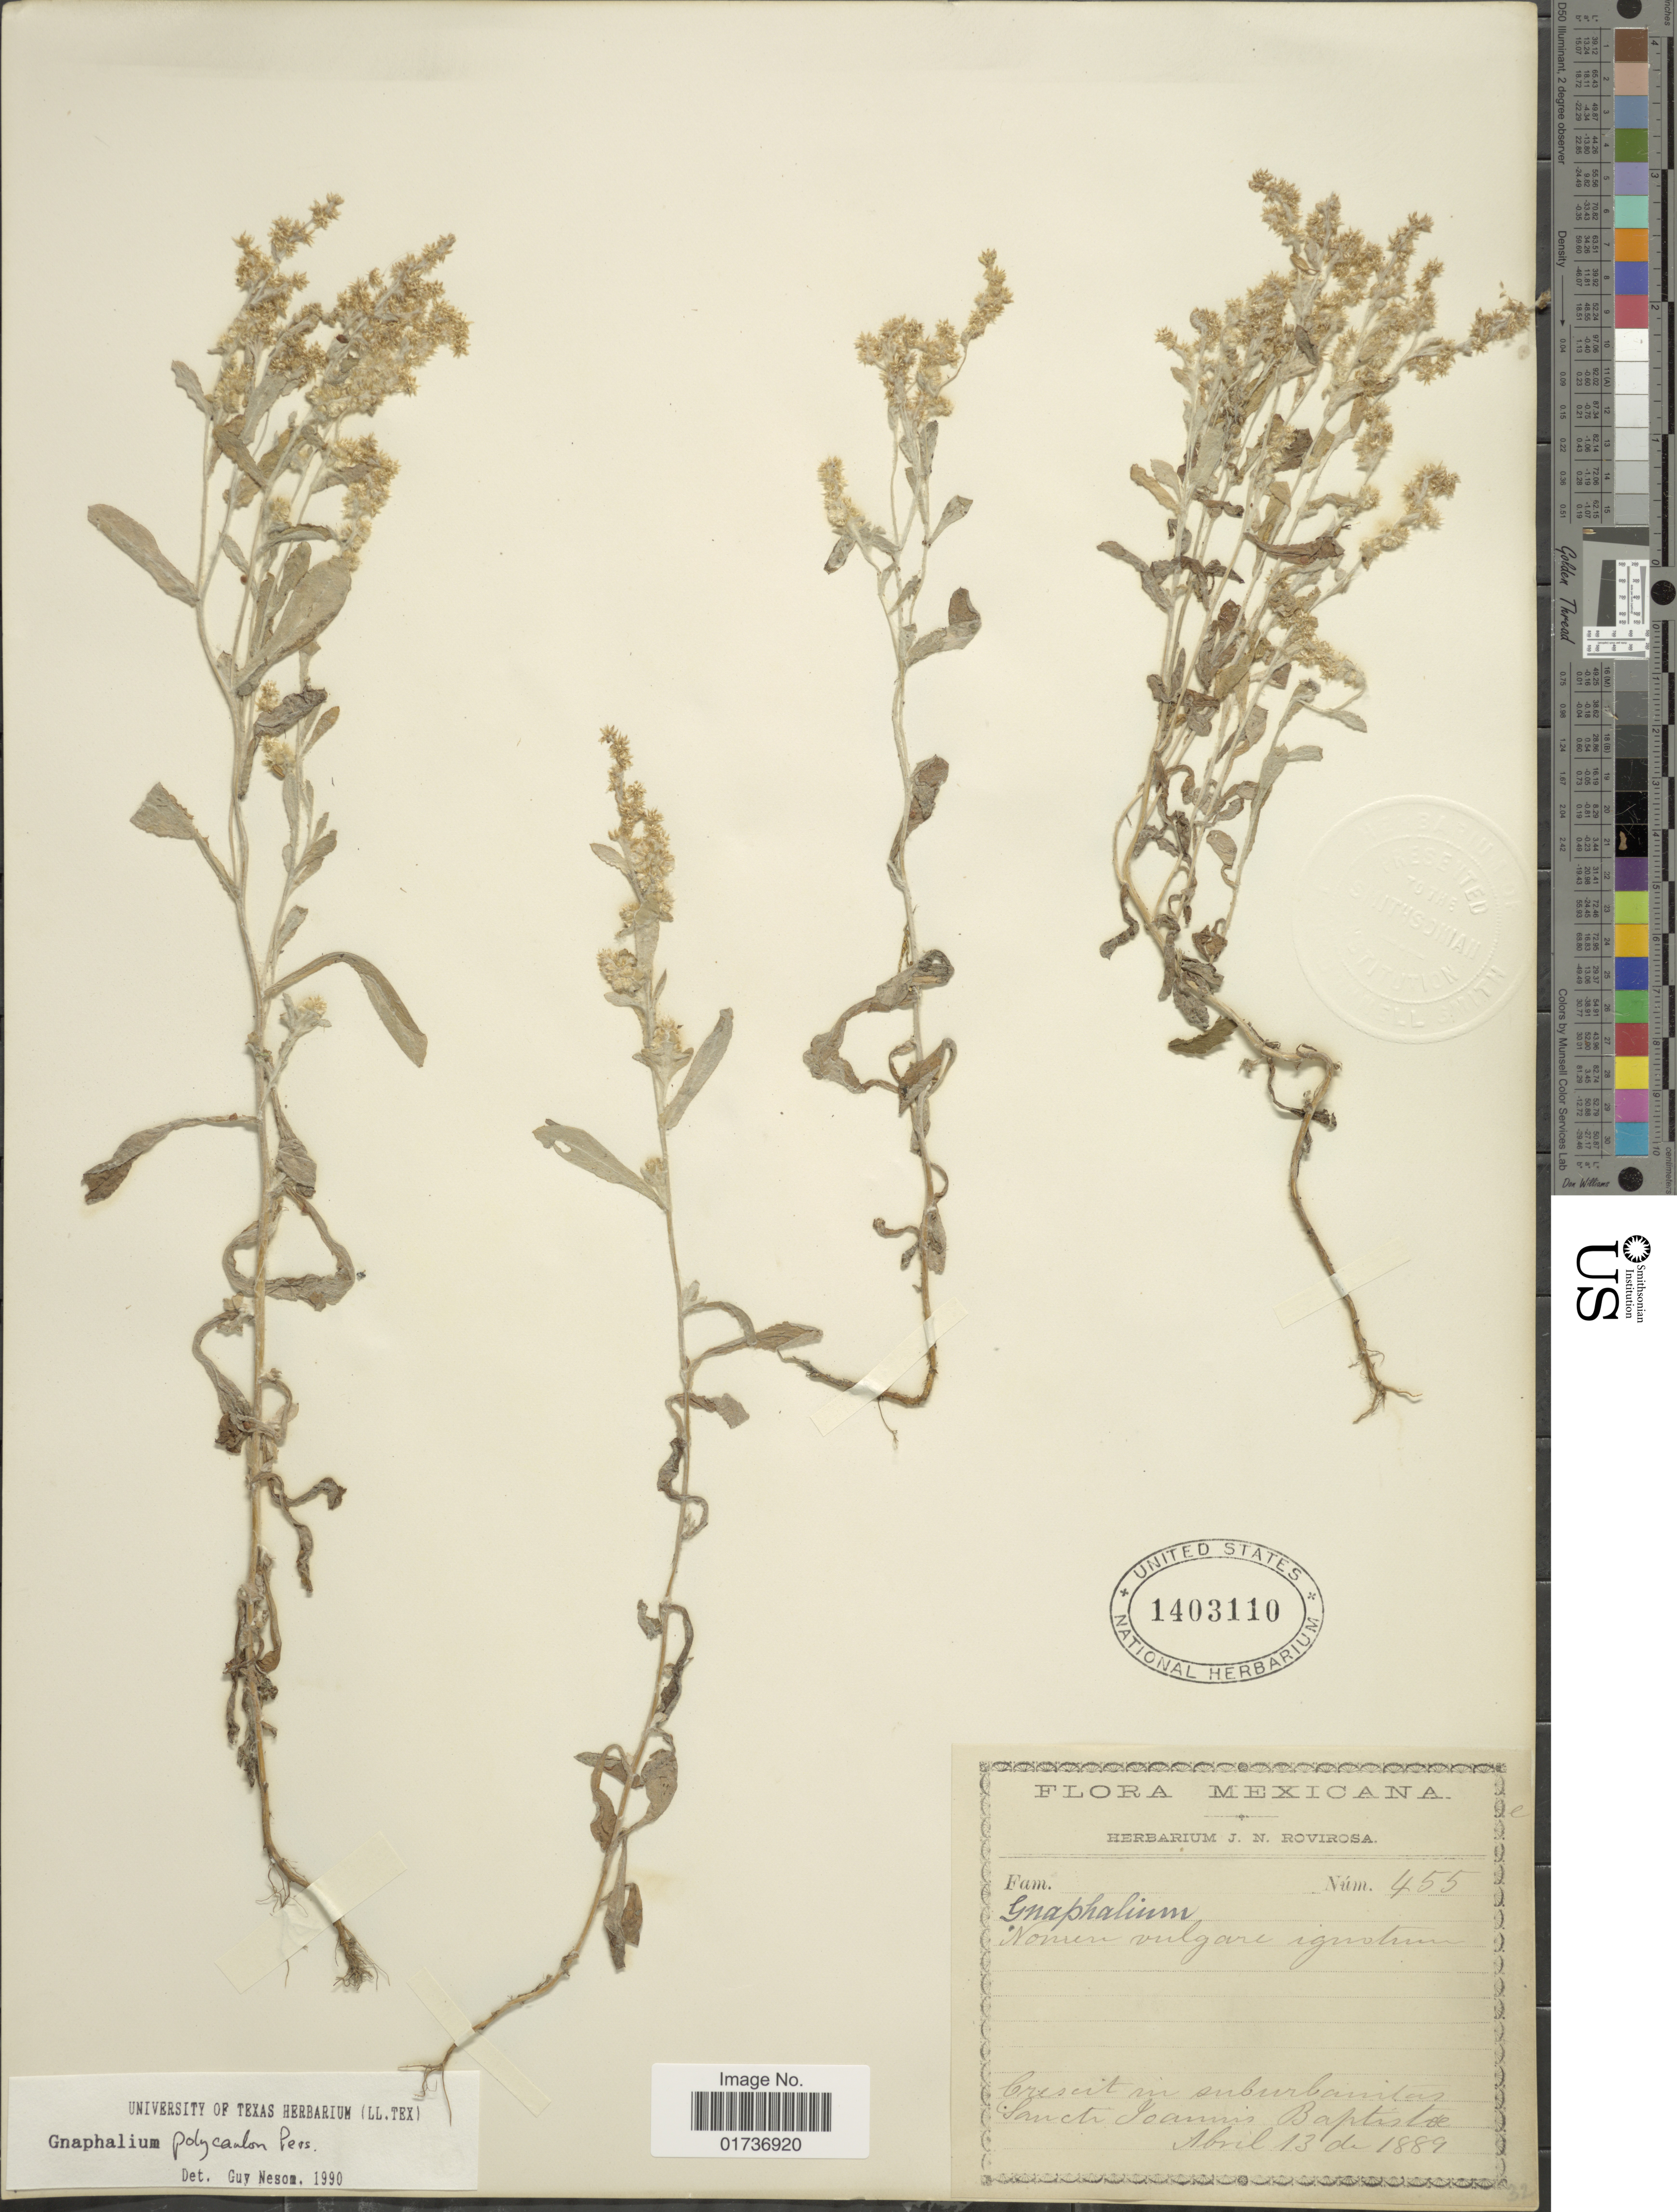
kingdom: Plantae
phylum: Tracheophyta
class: Magnoliopsida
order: Asterales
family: Asteraceae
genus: Gnaphalium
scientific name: Gnaphalium polycaulon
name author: Pers.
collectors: ex herb. J.N. Rovirosa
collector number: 455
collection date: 1889-04-13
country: Mexico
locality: Crescit in suburbanitas Sancti Joannis Baptistae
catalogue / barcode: US 1403110